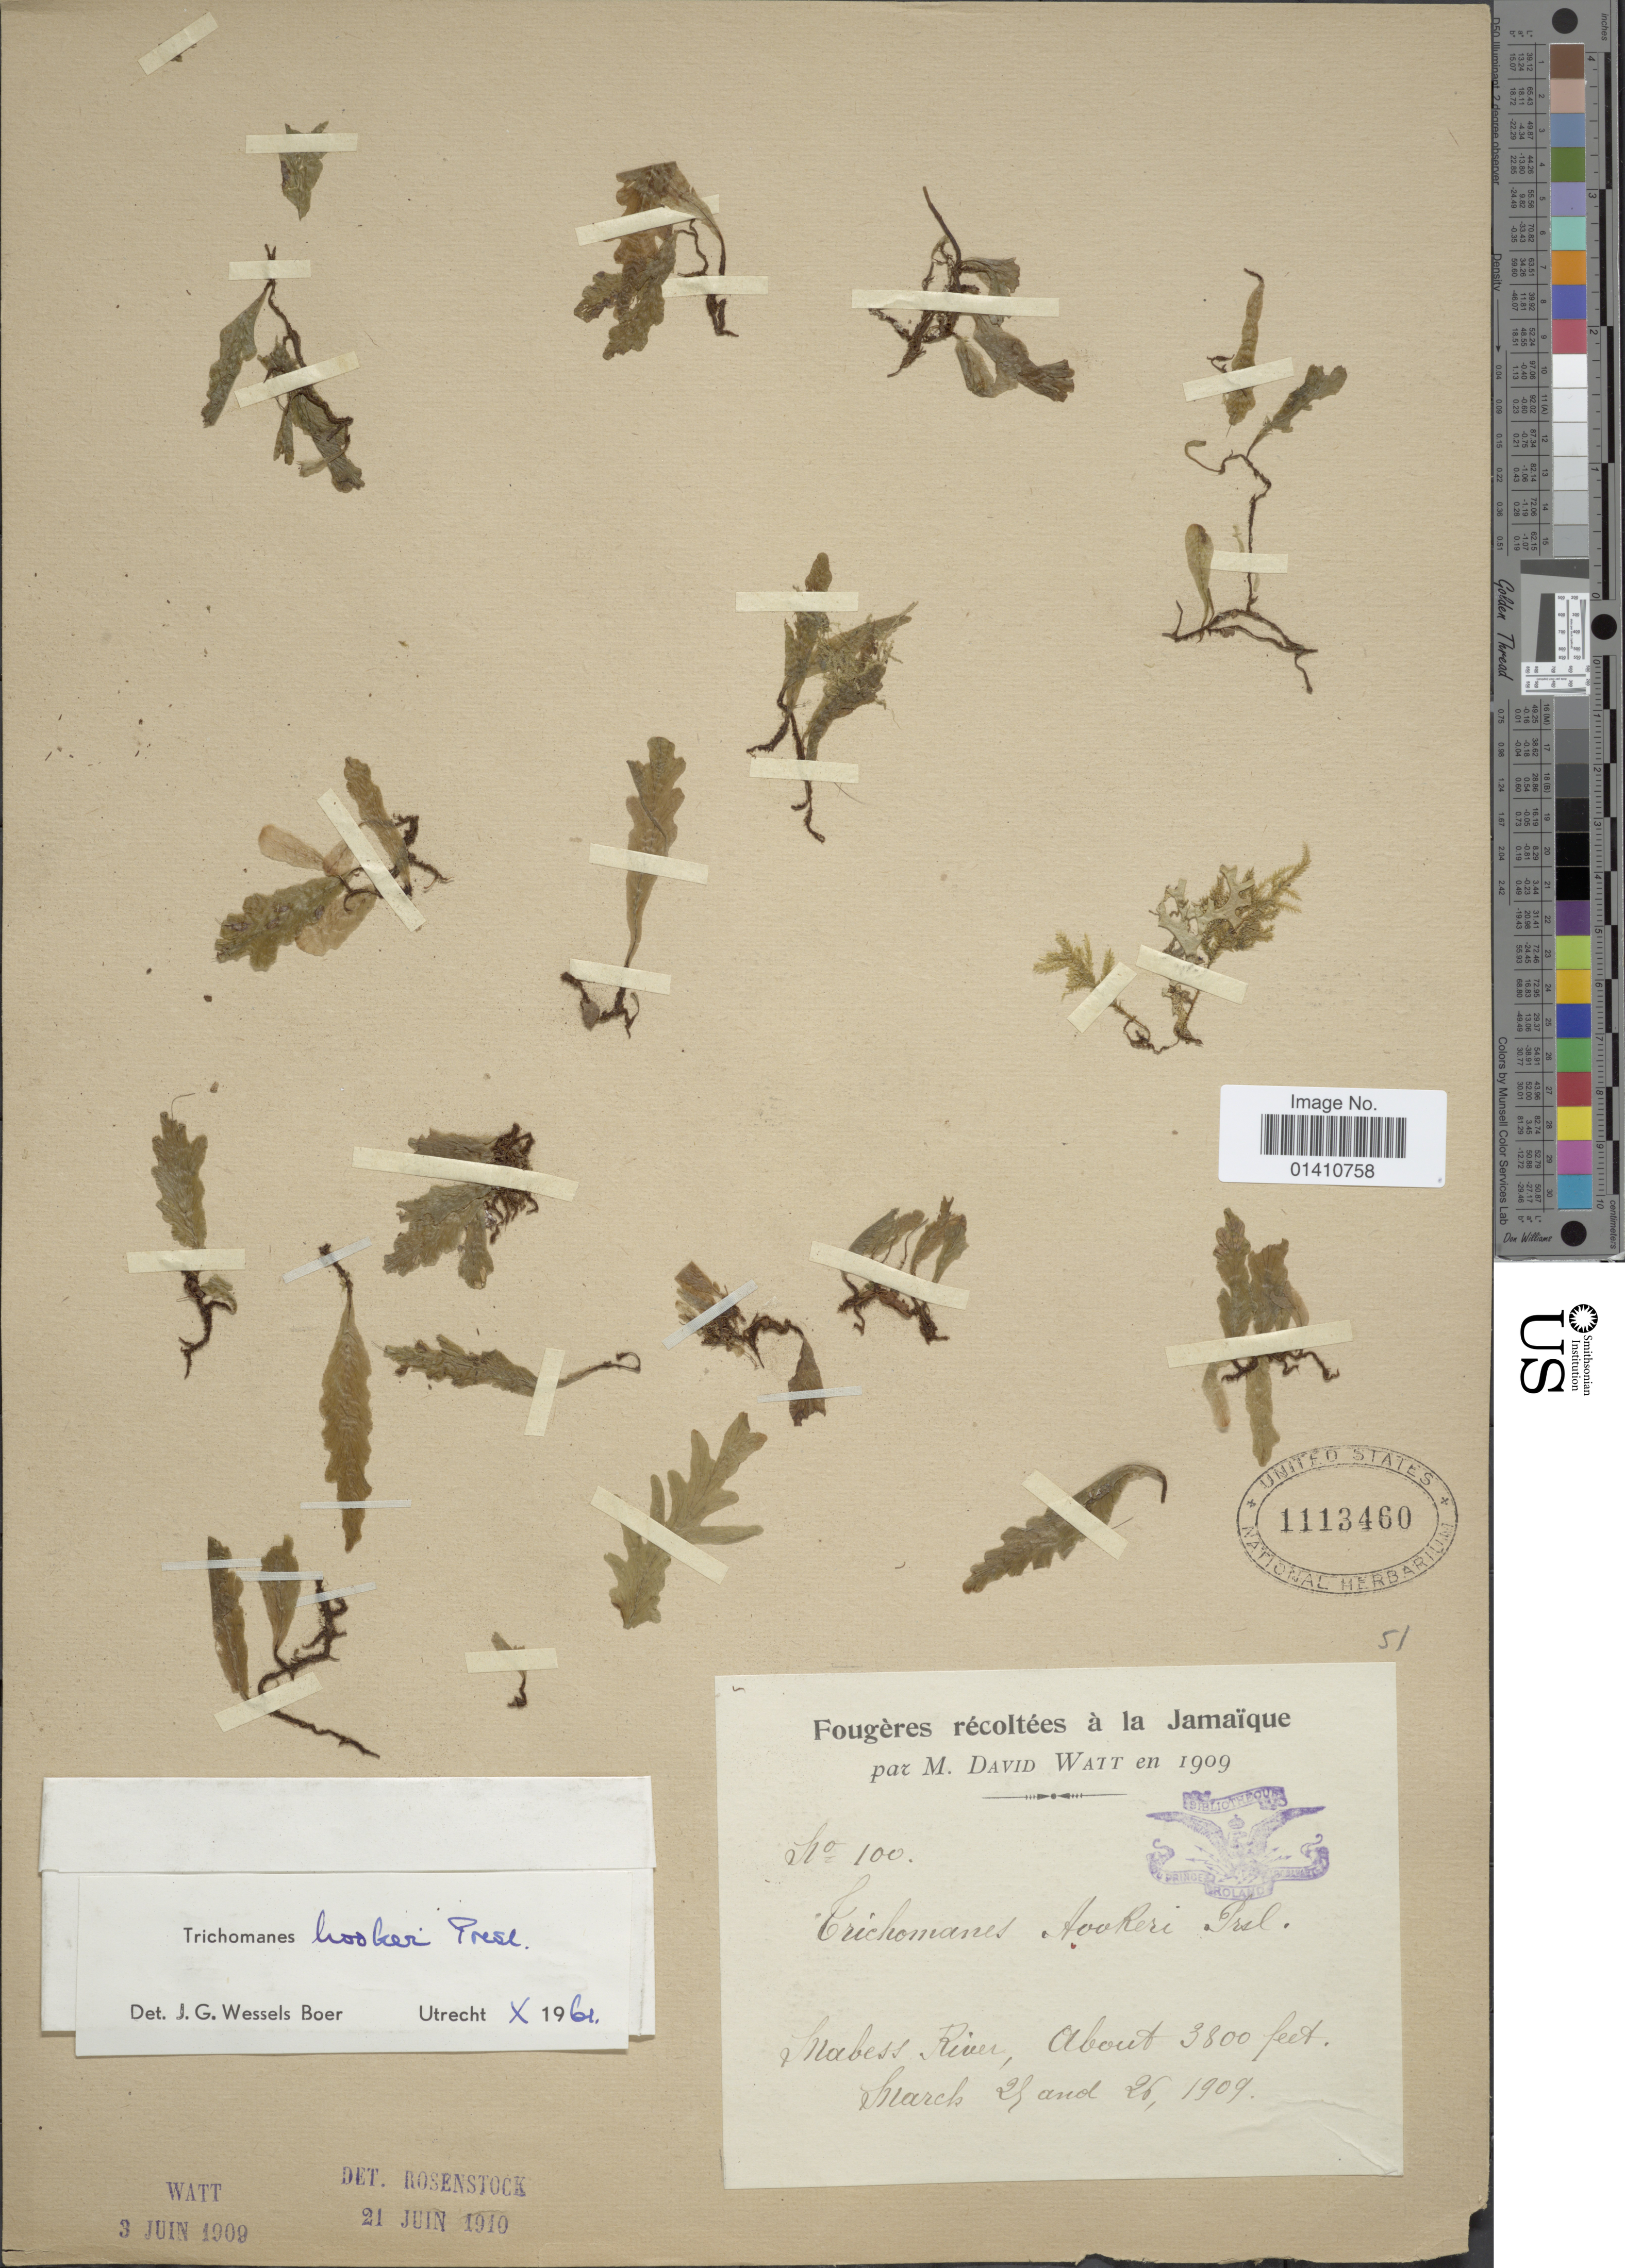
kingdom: Plantae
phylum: Tracheophyta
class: Polypodiopsida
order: Hymenophyllales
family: Hymenophyllaceae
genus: Didymoglossum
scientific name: Didymoglossum hookeri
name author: C. Presl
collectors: M. Watt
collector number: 100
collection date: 1909-03-25/1909-03-26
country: Jamaica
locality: Mabess River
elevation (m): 1158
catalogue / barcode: US 1113460